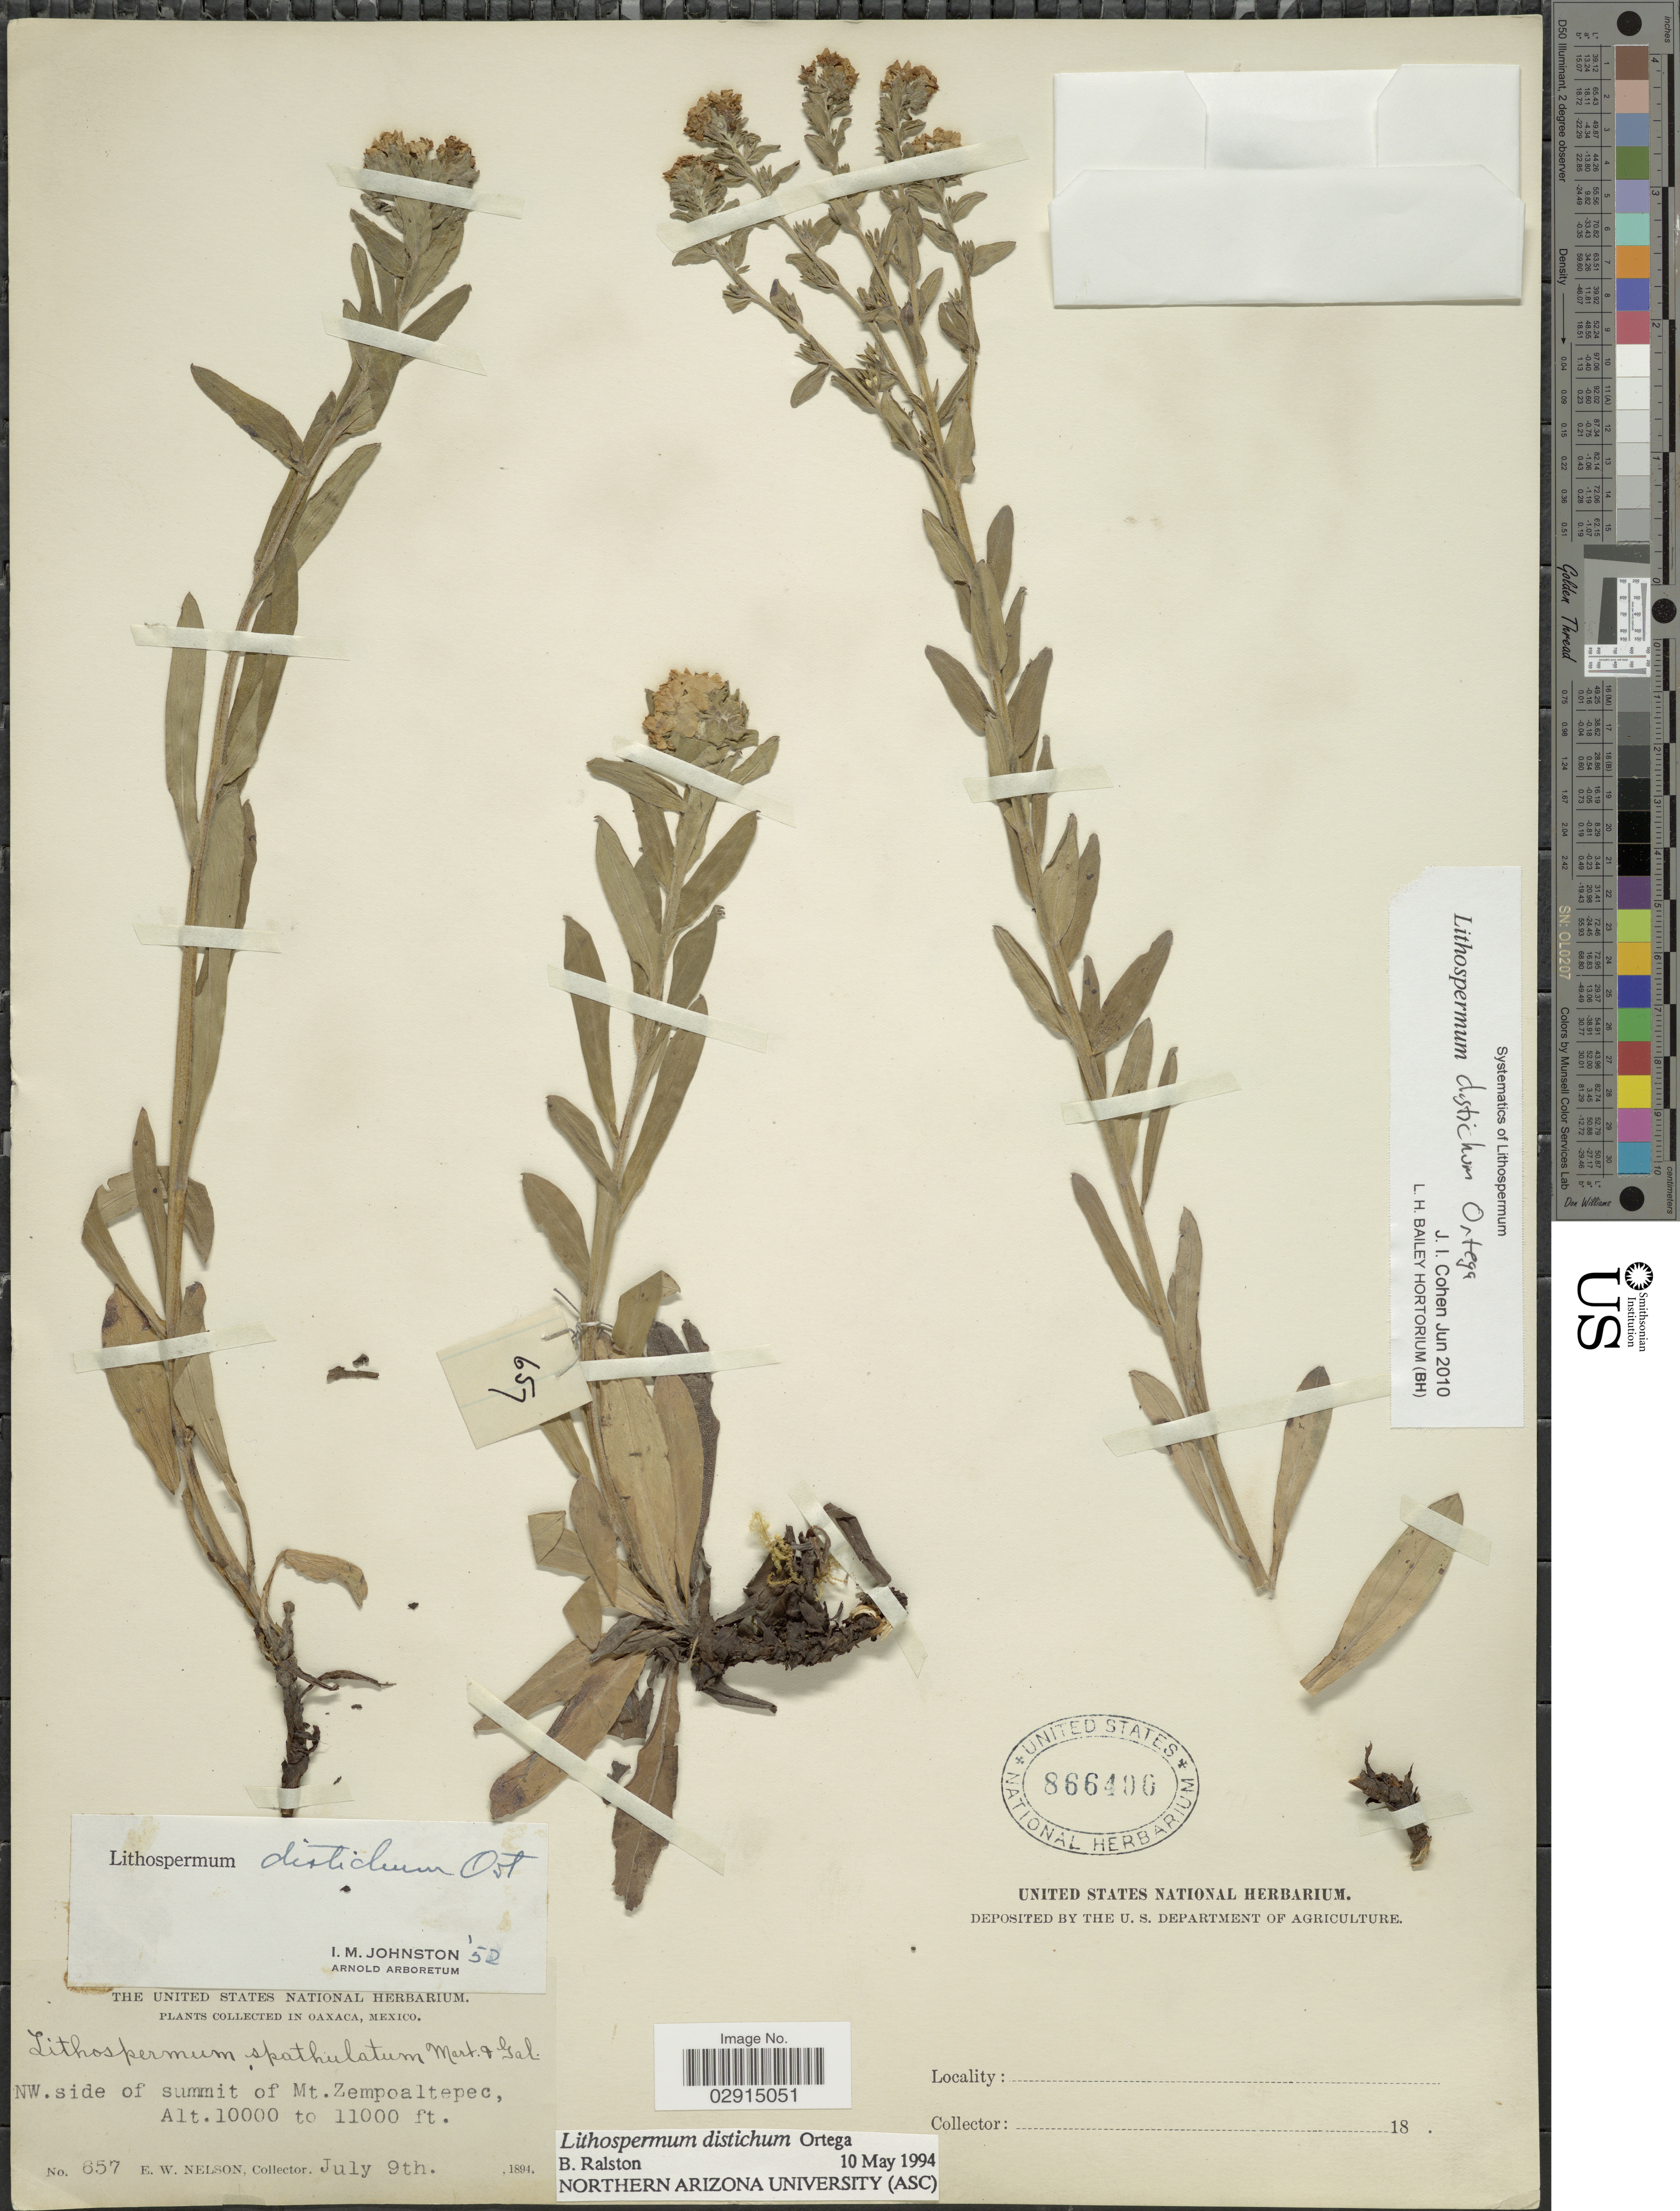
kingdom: Plantae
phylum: Tracheophyta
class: Magnoliopsida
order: Boraginales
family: Boraginaceae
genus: Lithospermum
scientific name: Lithospermum distichum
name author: Ortega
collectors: E. W. Nelson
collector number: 657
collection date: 1894-07-09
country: Mexico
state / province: Oaxaca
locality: NW. side of summit of Mt. Zempoaltepec. Oaxaca, Mexico.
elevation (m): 3048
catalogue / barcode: US 866400